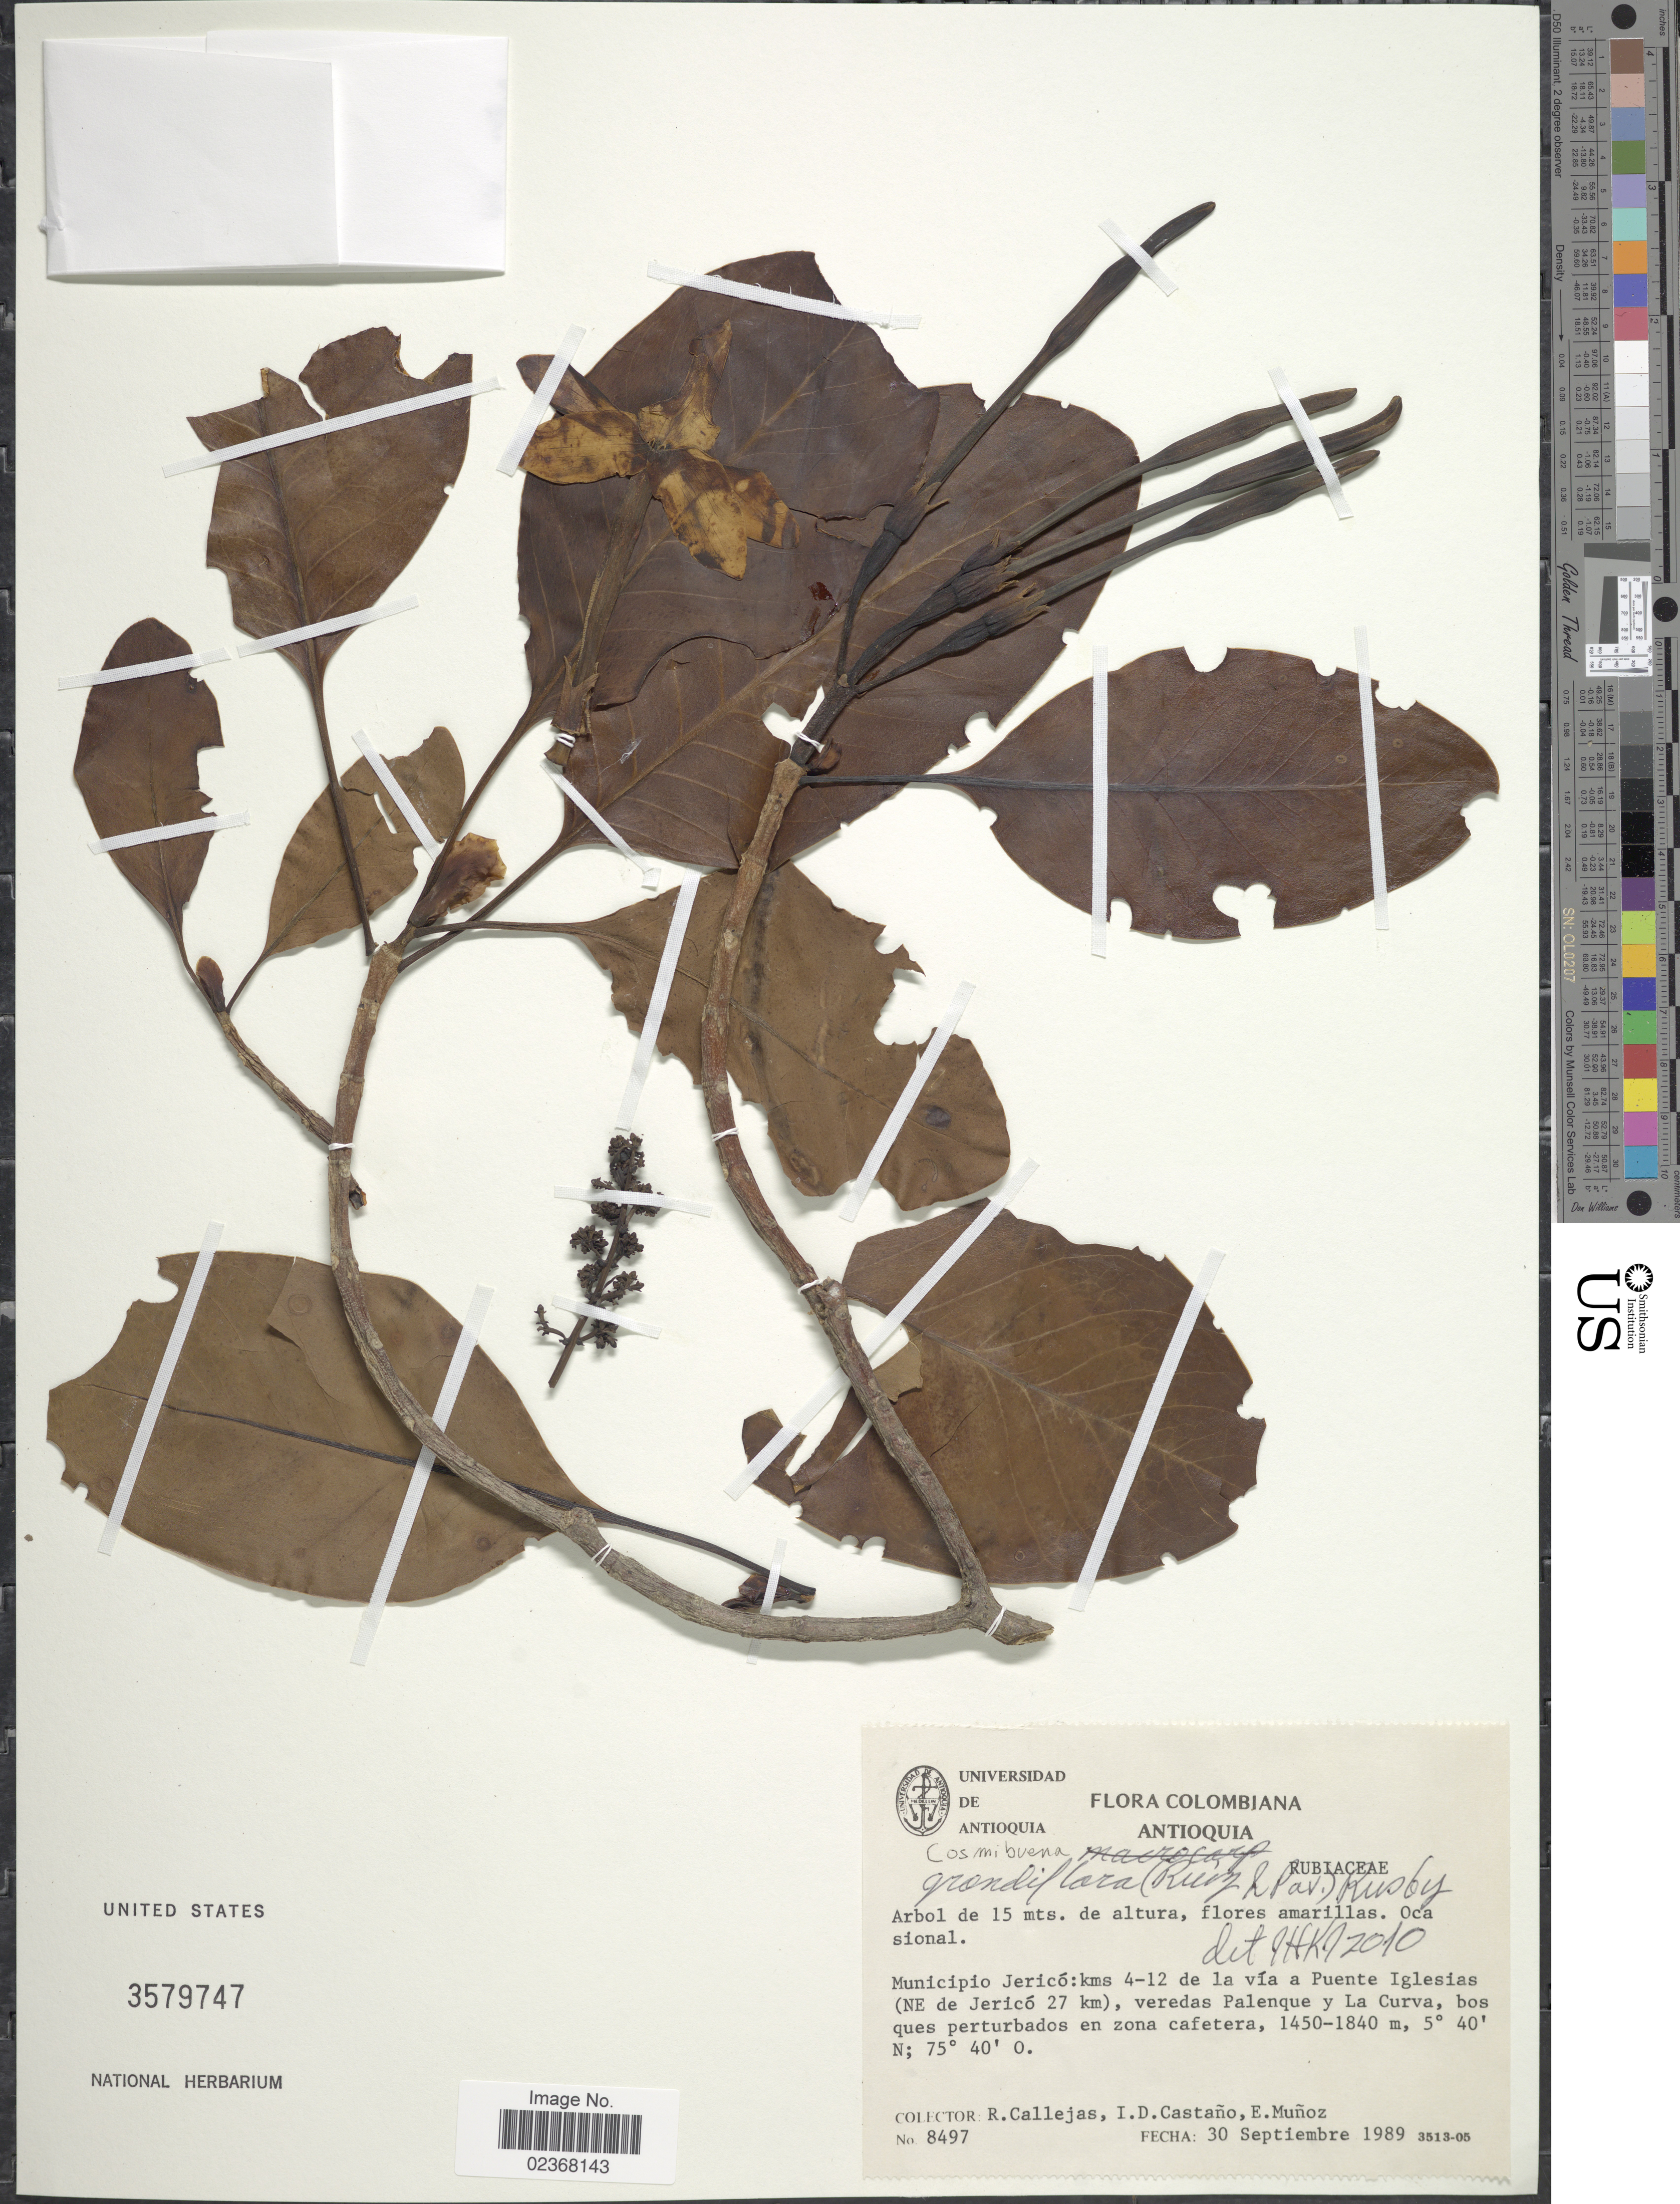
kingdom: Plantae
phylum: Tracheophyta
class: Magnoliopsida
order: Gentianales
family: Rubiaceae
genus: Cosmibuena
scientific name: Cosmibuena grandiflora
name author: (Rose & Pav.) Rusby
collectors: R. Callejas, I. Castaño & E. Munoz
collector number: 8497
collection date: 1989-09-30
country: Colombia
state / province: Antioquia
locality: Municipio Jerico: kms 4-12 de la via a Puente Iglesias 9NE de Jerico 27 km), veredas Palenque y La Curva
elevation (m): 1450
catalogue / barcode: US 3579747